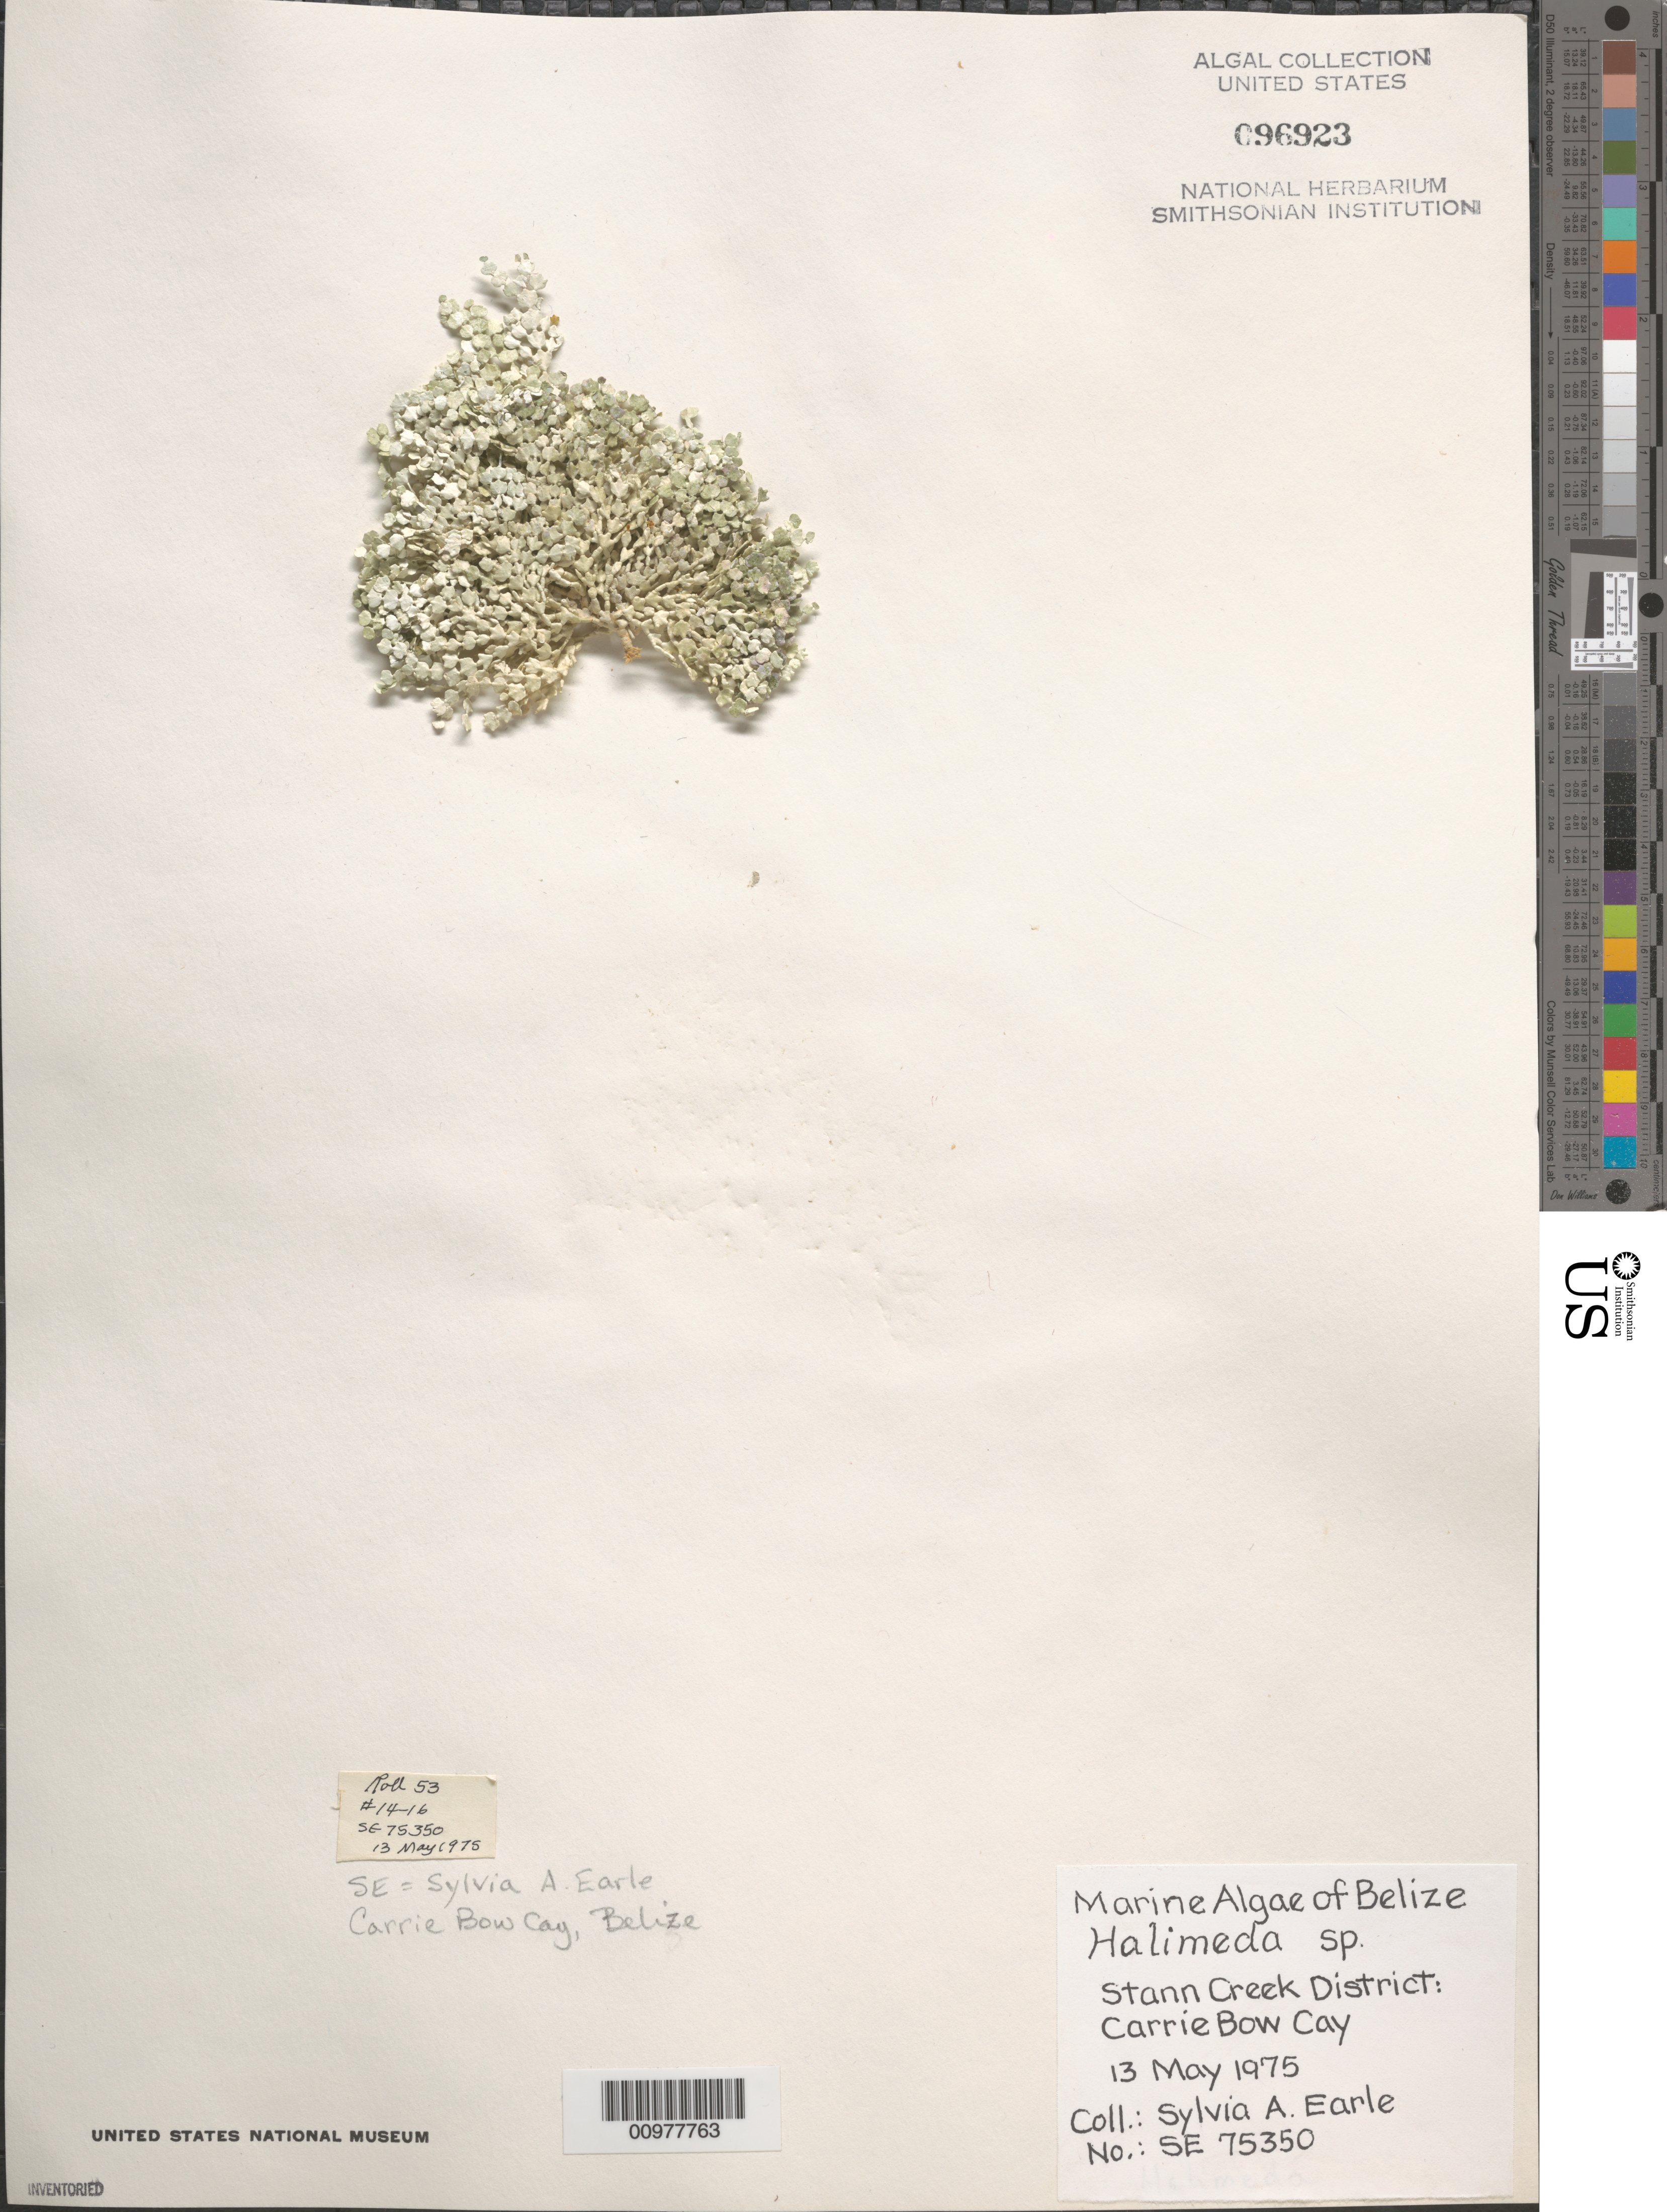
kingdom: Plantae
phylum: Chlorophyta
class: Ulvophyceae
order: Bryopsidales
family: Halimedaceae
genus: Halimeda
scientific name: Halimeda sp.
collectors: S. A. Earle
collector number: SE 75350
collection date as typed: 13 May 1975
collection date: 1975-05-13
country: Belize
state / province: Stann Creek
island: Carrie Bow Cay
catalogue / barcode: US 96923